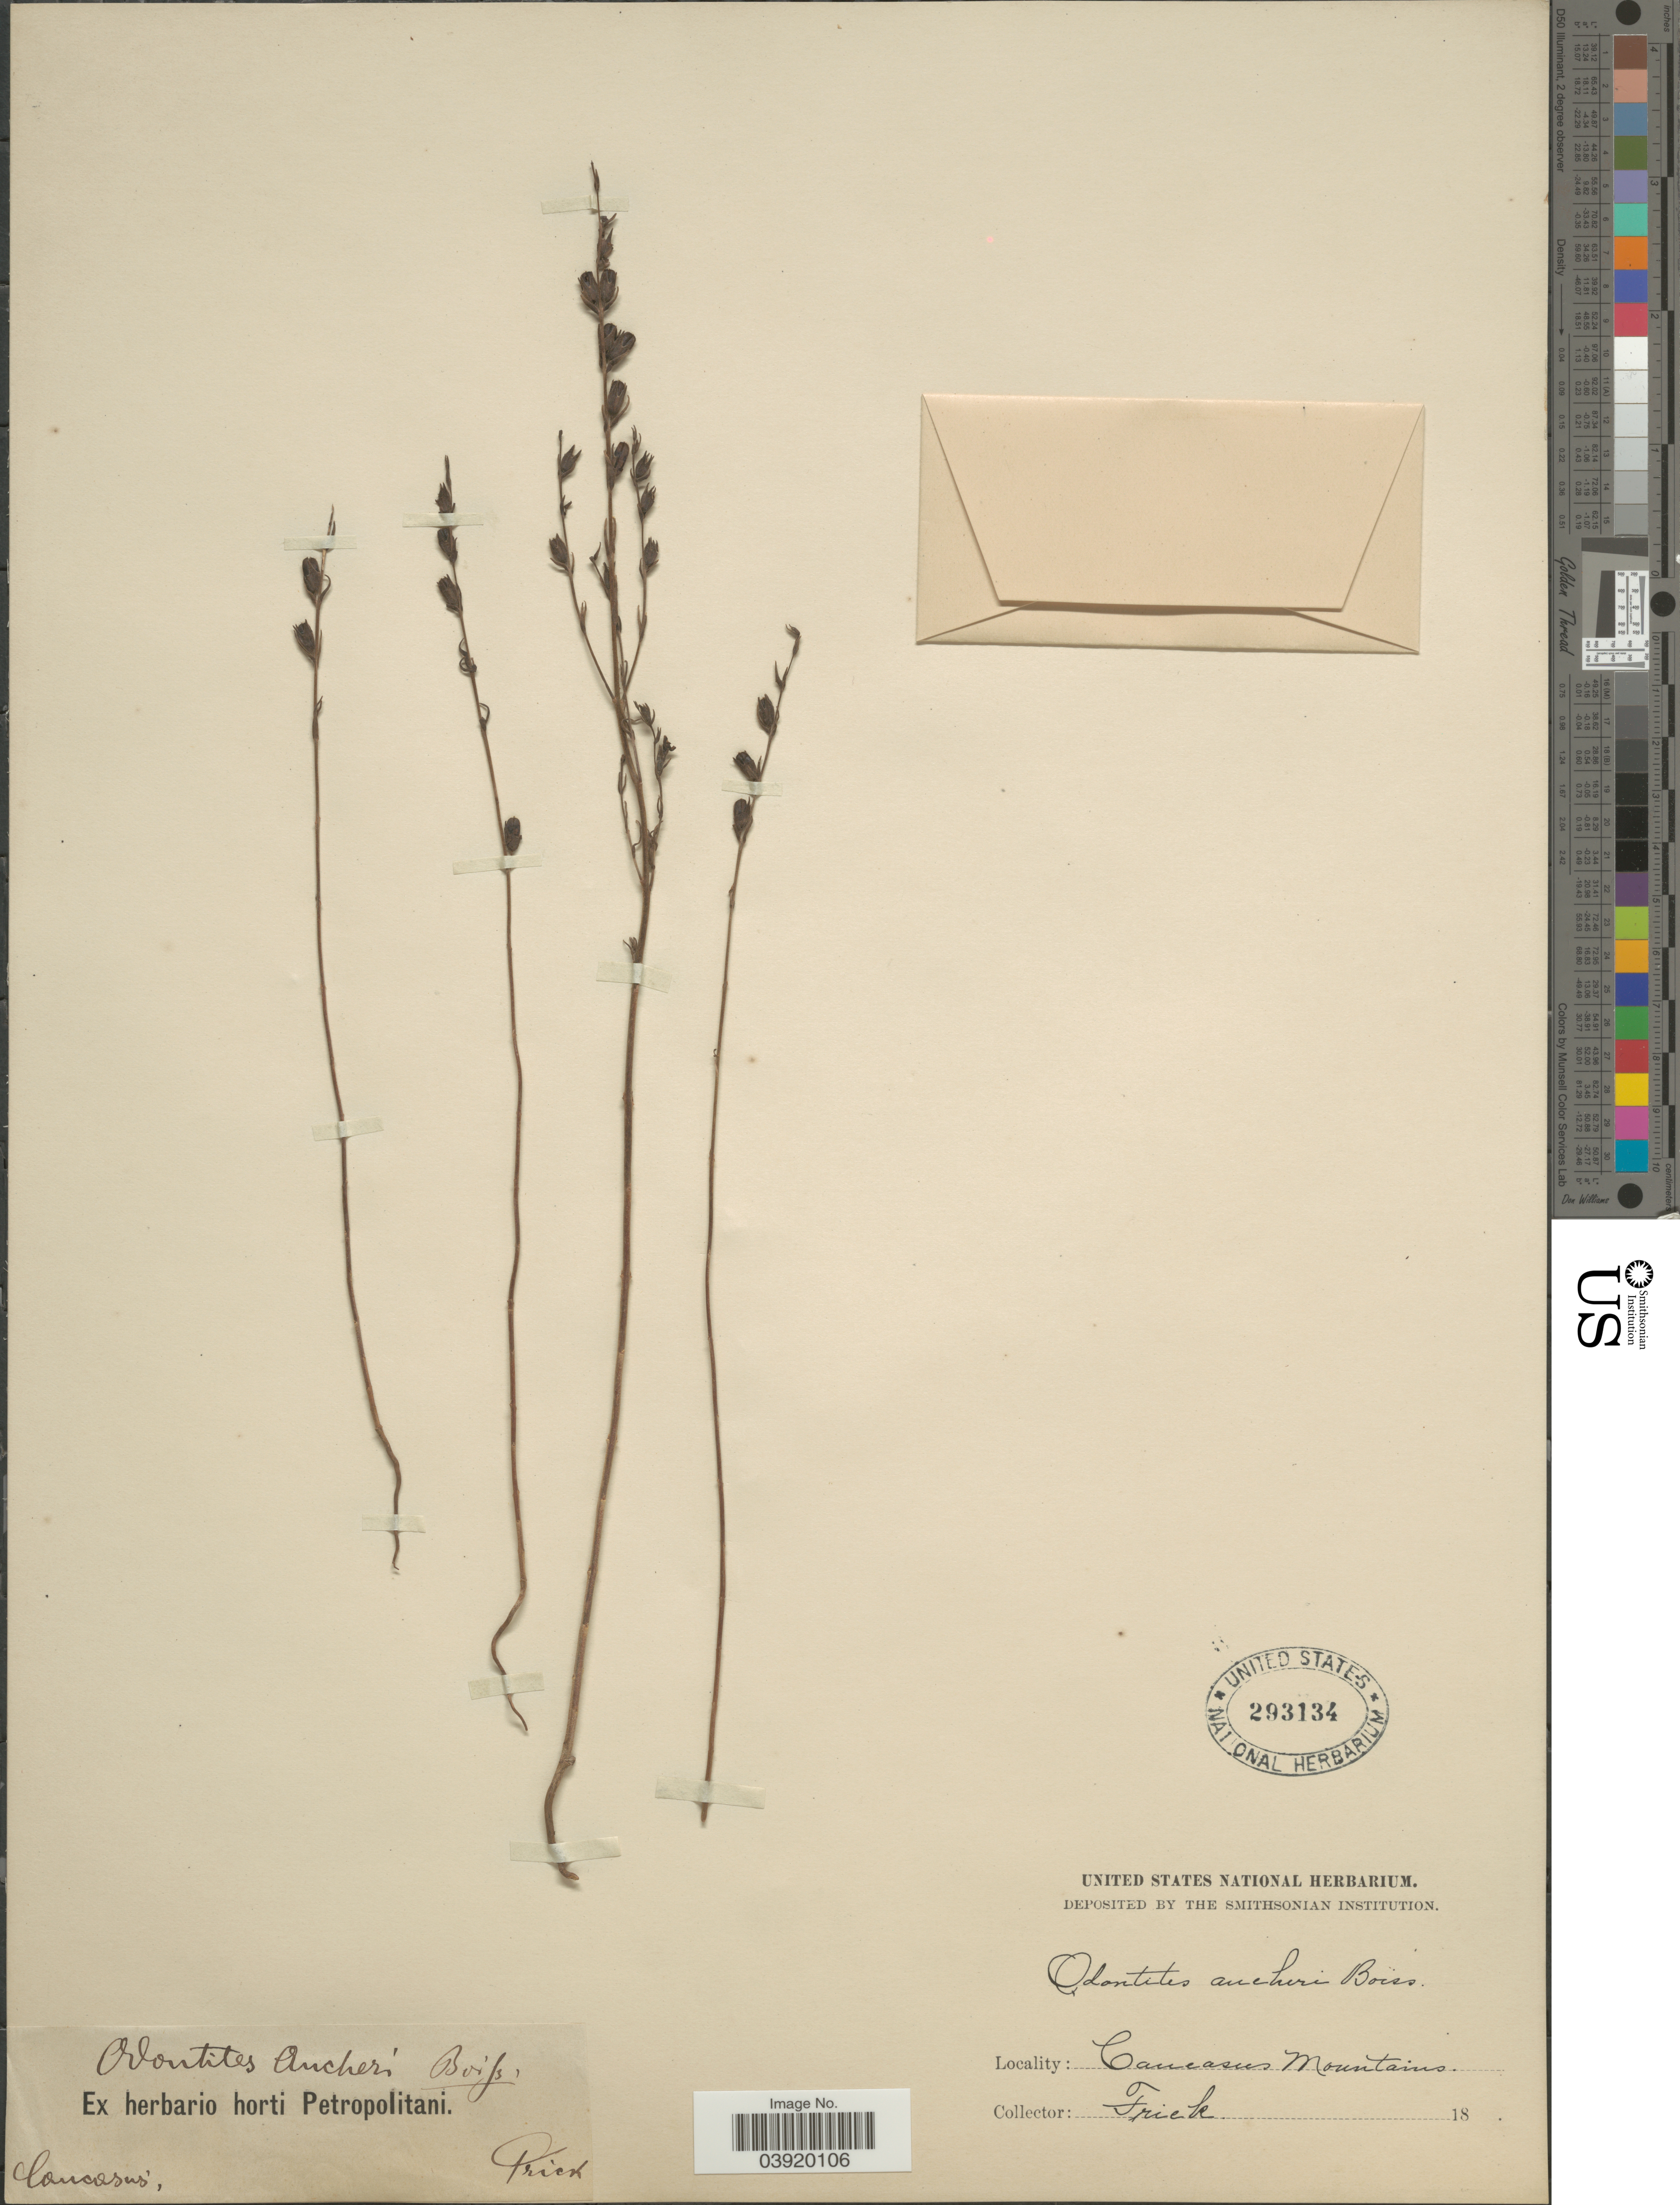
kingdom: Plantae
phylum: Tracheophyta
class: Magnoliopsida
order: Lamiales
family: Orobanchaceae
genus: Bornmuellerantha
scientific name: Bornmuellerantha aucheri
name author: (Boiss.) Rothm.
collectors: Frick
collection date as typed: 18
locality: Caucasus Mountains.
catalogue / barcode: US 293134